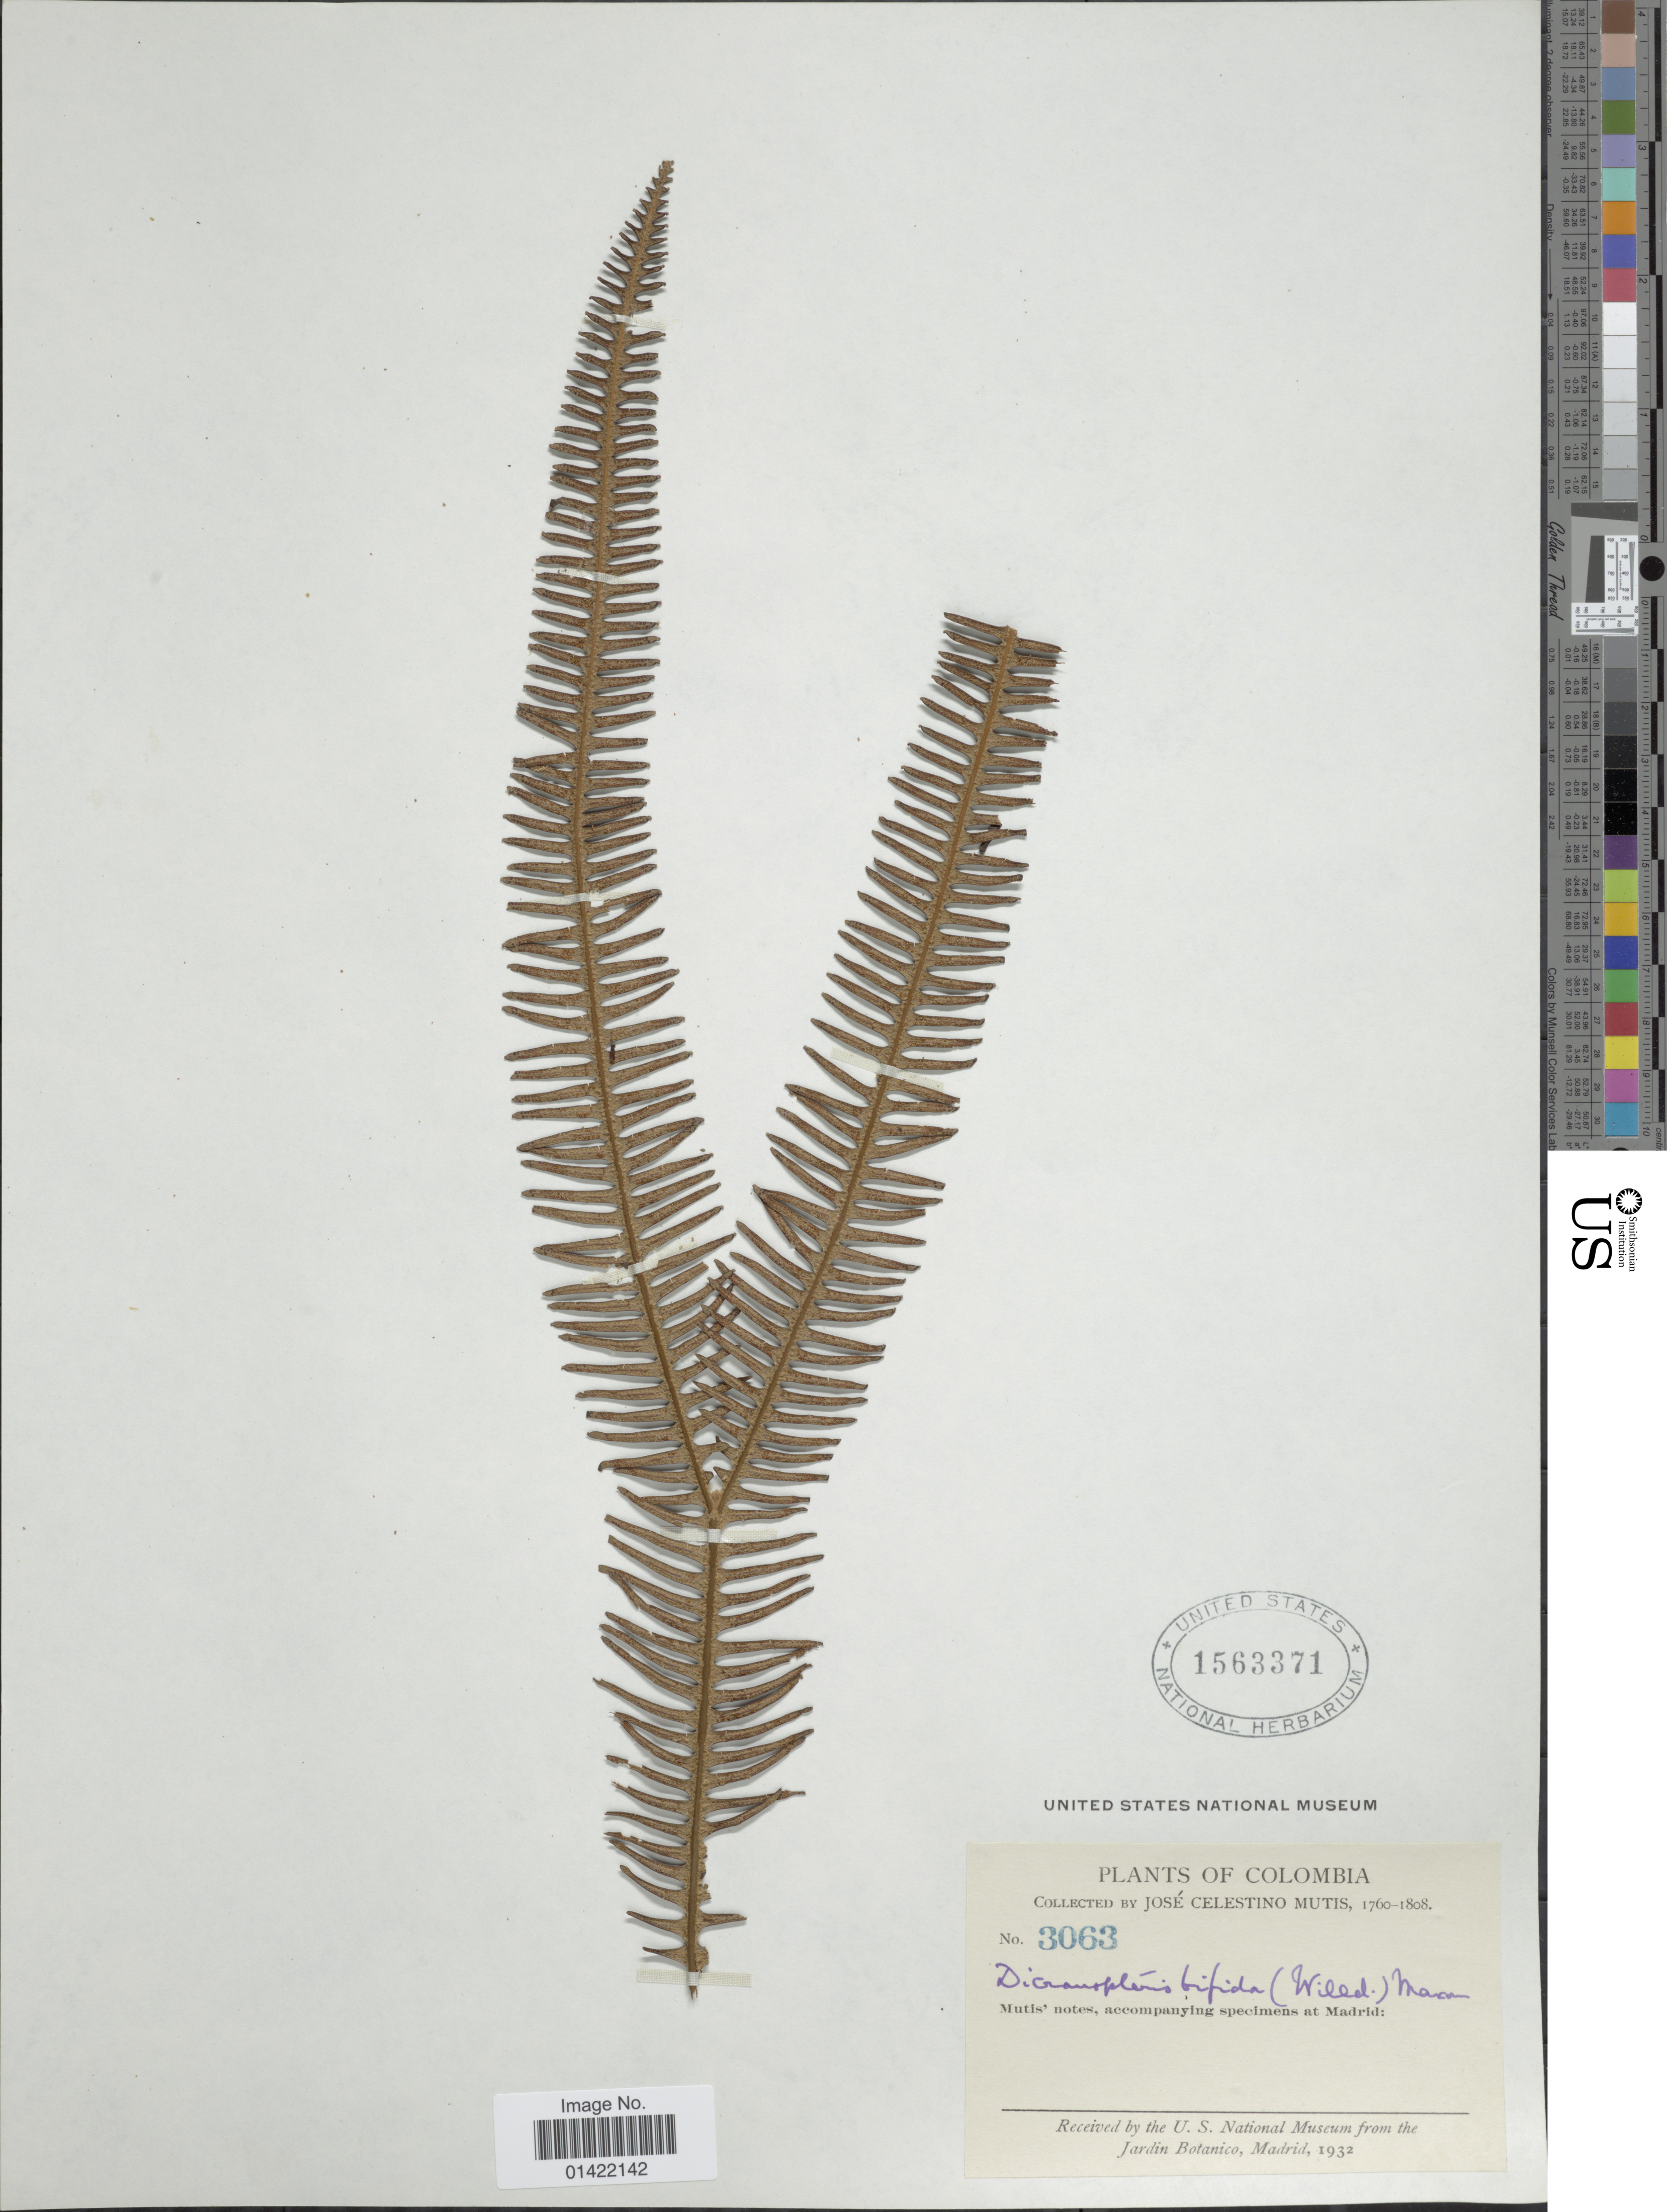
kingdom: Plantae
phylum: Tracheophyta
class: Polypodiopsida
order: Gleicheniales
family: Gleicheniaceae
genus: Sticherus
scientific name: Sticherus bifidus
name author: (Willd.) Ching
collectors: J. C. B. Mutis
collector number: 3063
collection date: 1760/1808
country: Colombia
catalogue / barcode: US 1563371